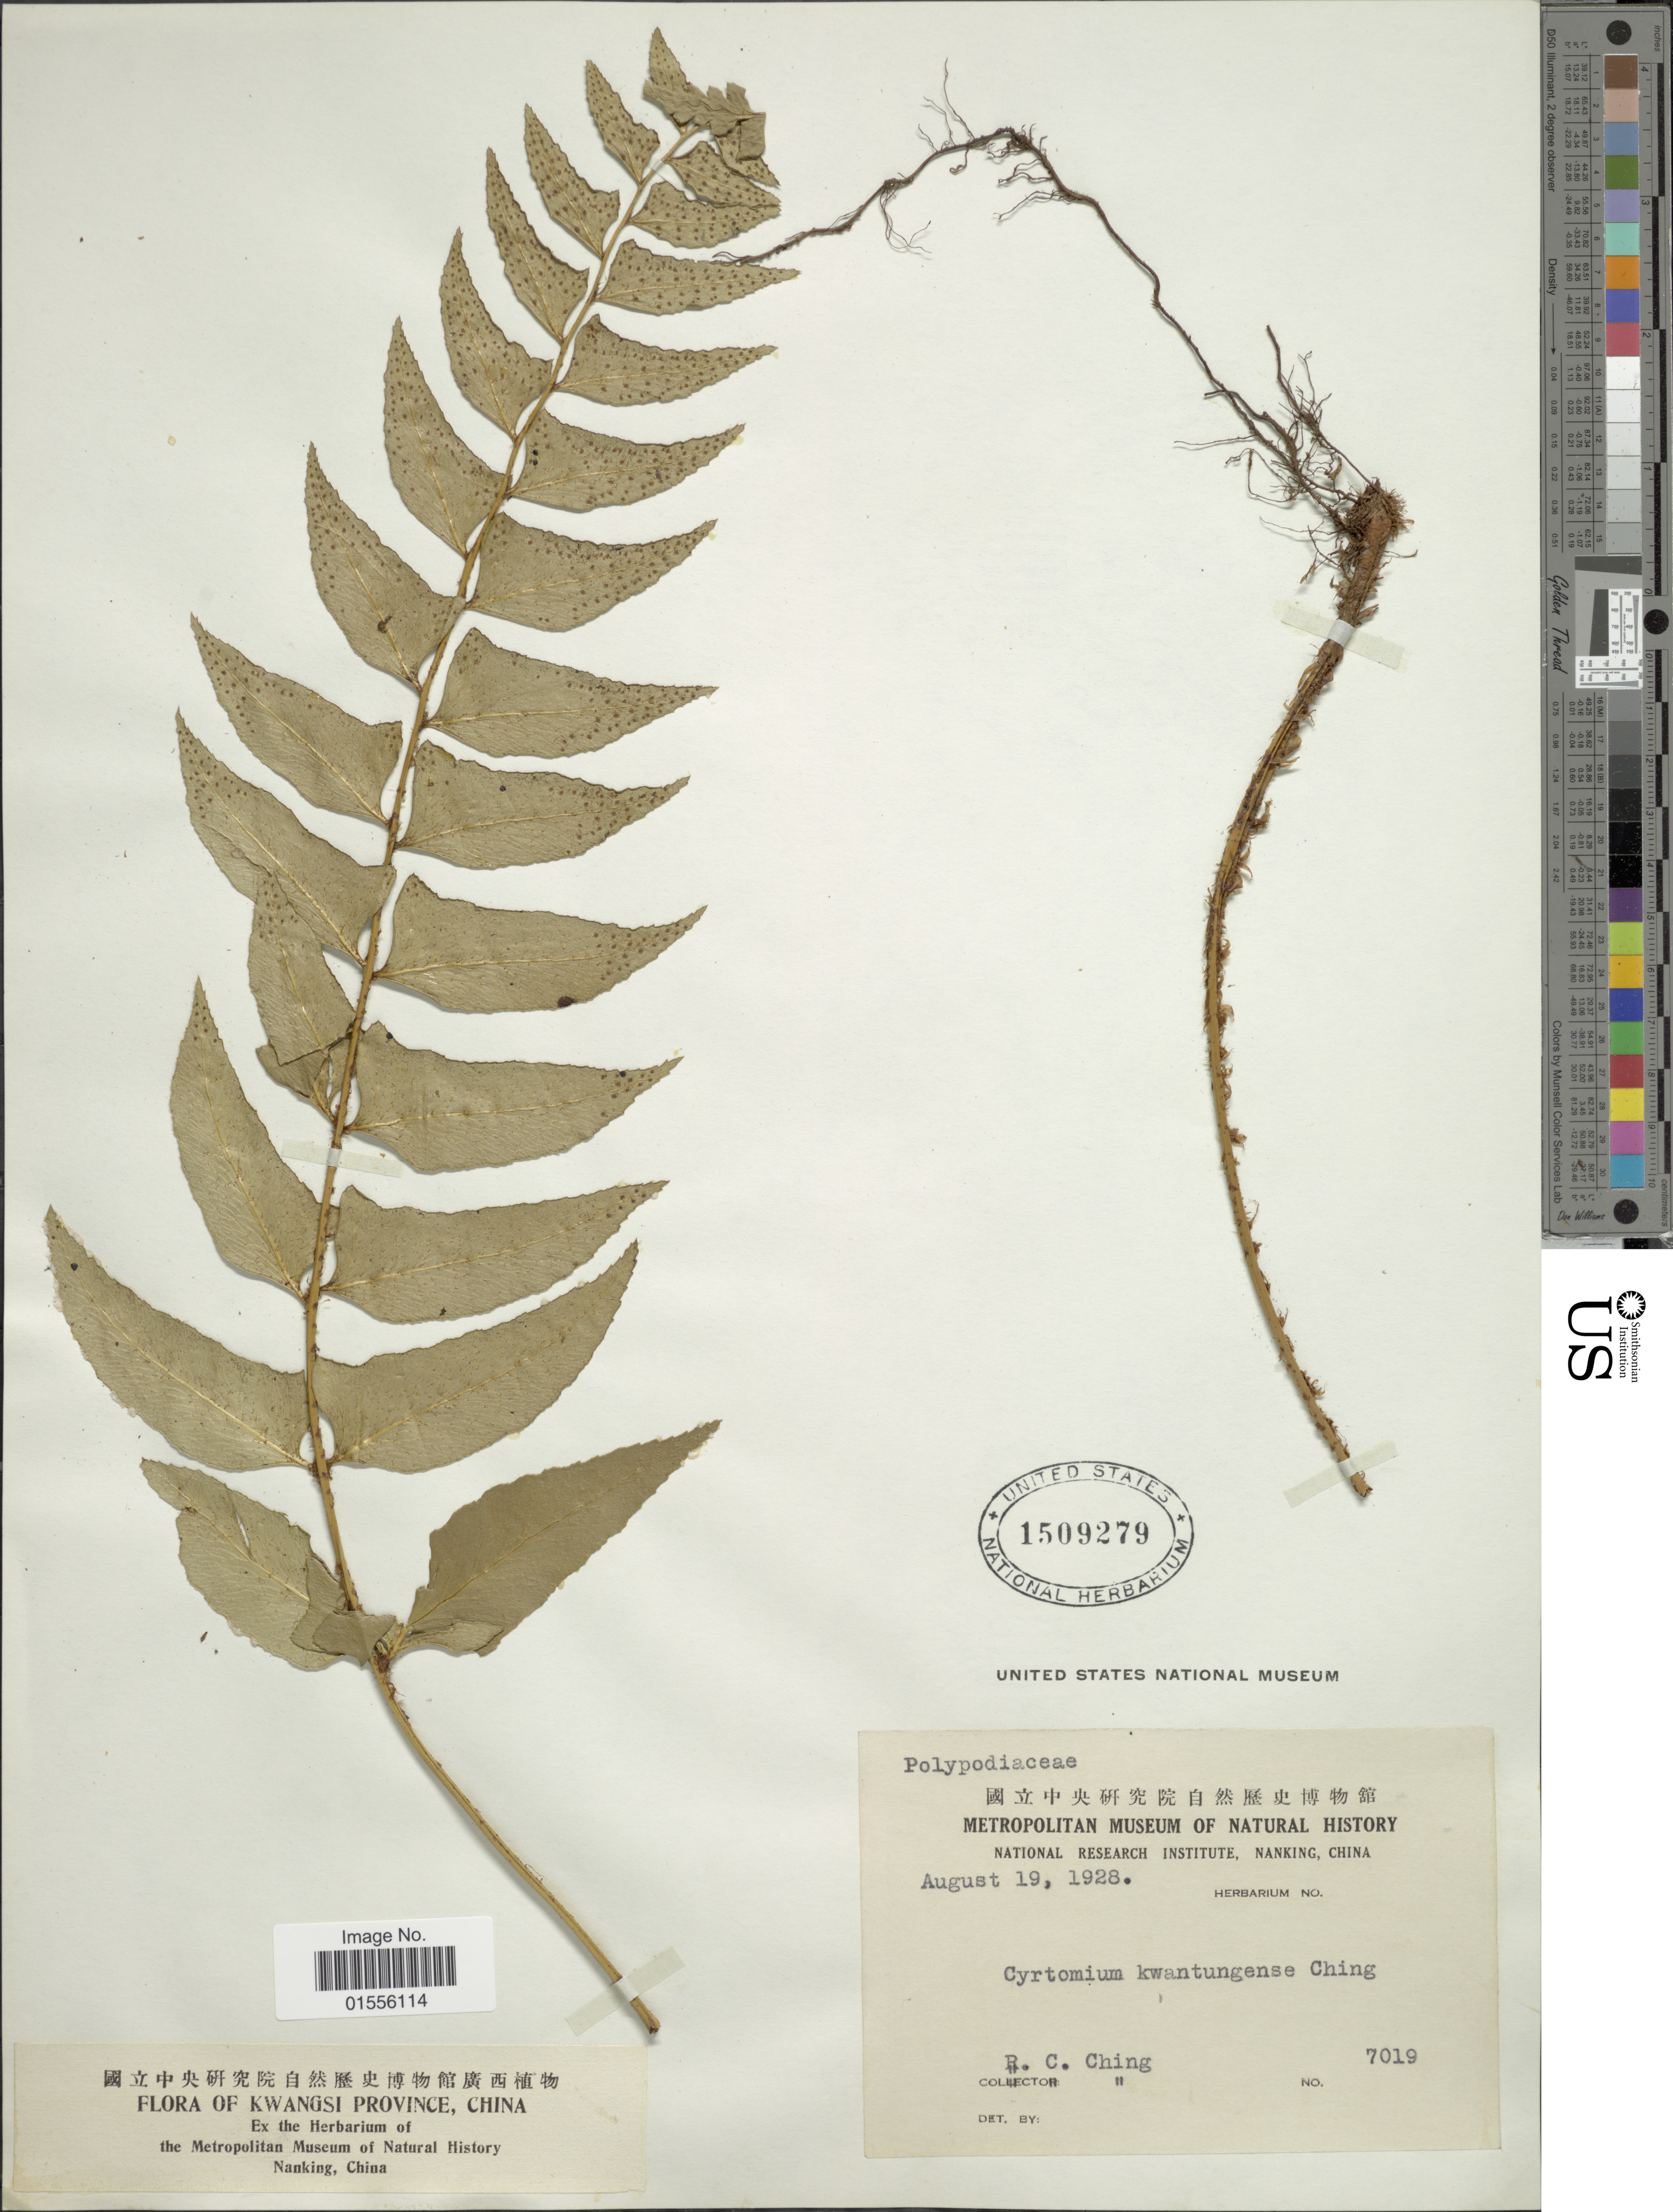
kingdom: Plantae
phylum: Tracheophyta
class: Polypodiopsida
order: Polypodiales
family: Dryopteridaceae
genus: Cyrtomium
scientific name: Cyrtomium balansae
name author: (Christ) C. Chr.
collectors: R. C. Ching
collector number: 7019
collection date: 1928-08-19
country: China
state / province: Guangdong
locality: Kwangsi Province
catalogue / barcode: US 1509279